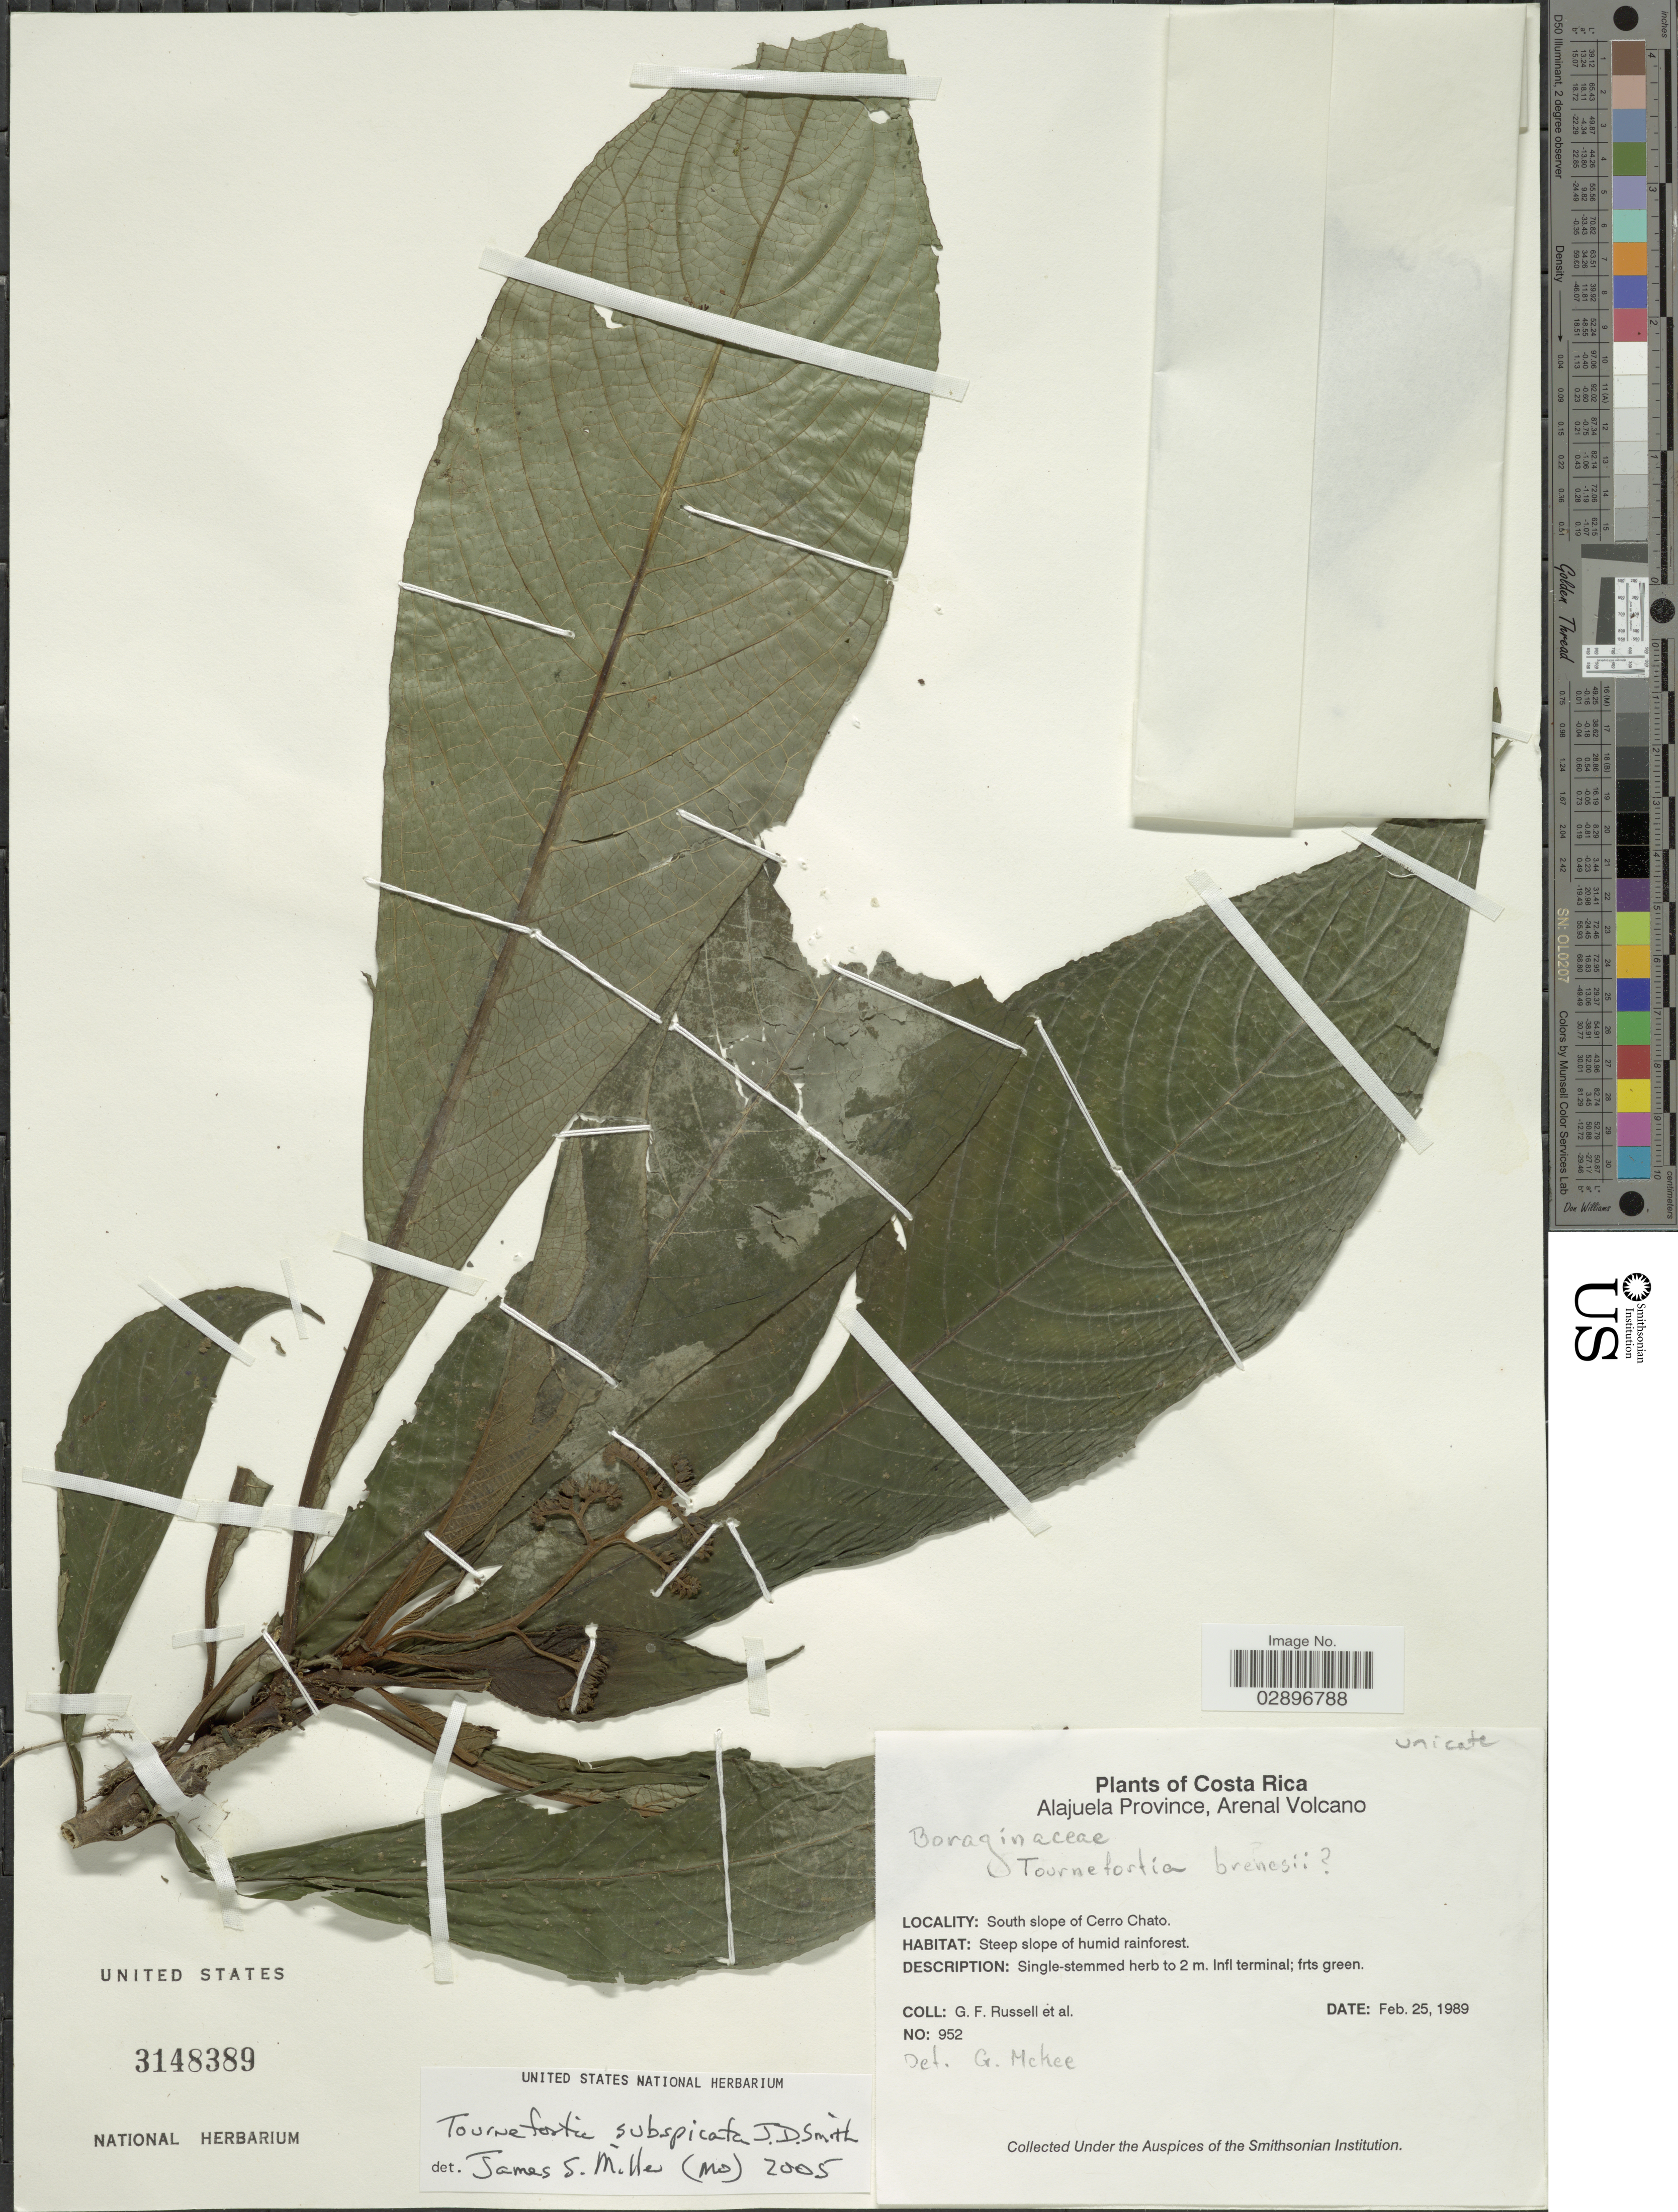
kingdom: Plantae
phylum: Tracheophyta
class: Magnoliopsida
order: Boraginales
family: Heliotropiaceae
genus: Tournefortia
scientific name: Tournefortia subspicata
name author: Donn. Sm.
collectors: G. Russell & et al.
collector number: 952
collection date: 1989-02-25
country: Costa Rica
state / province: Alajuela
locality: Arenal Volcano. South slope of Cerro Chato.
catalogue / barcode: US 3148389